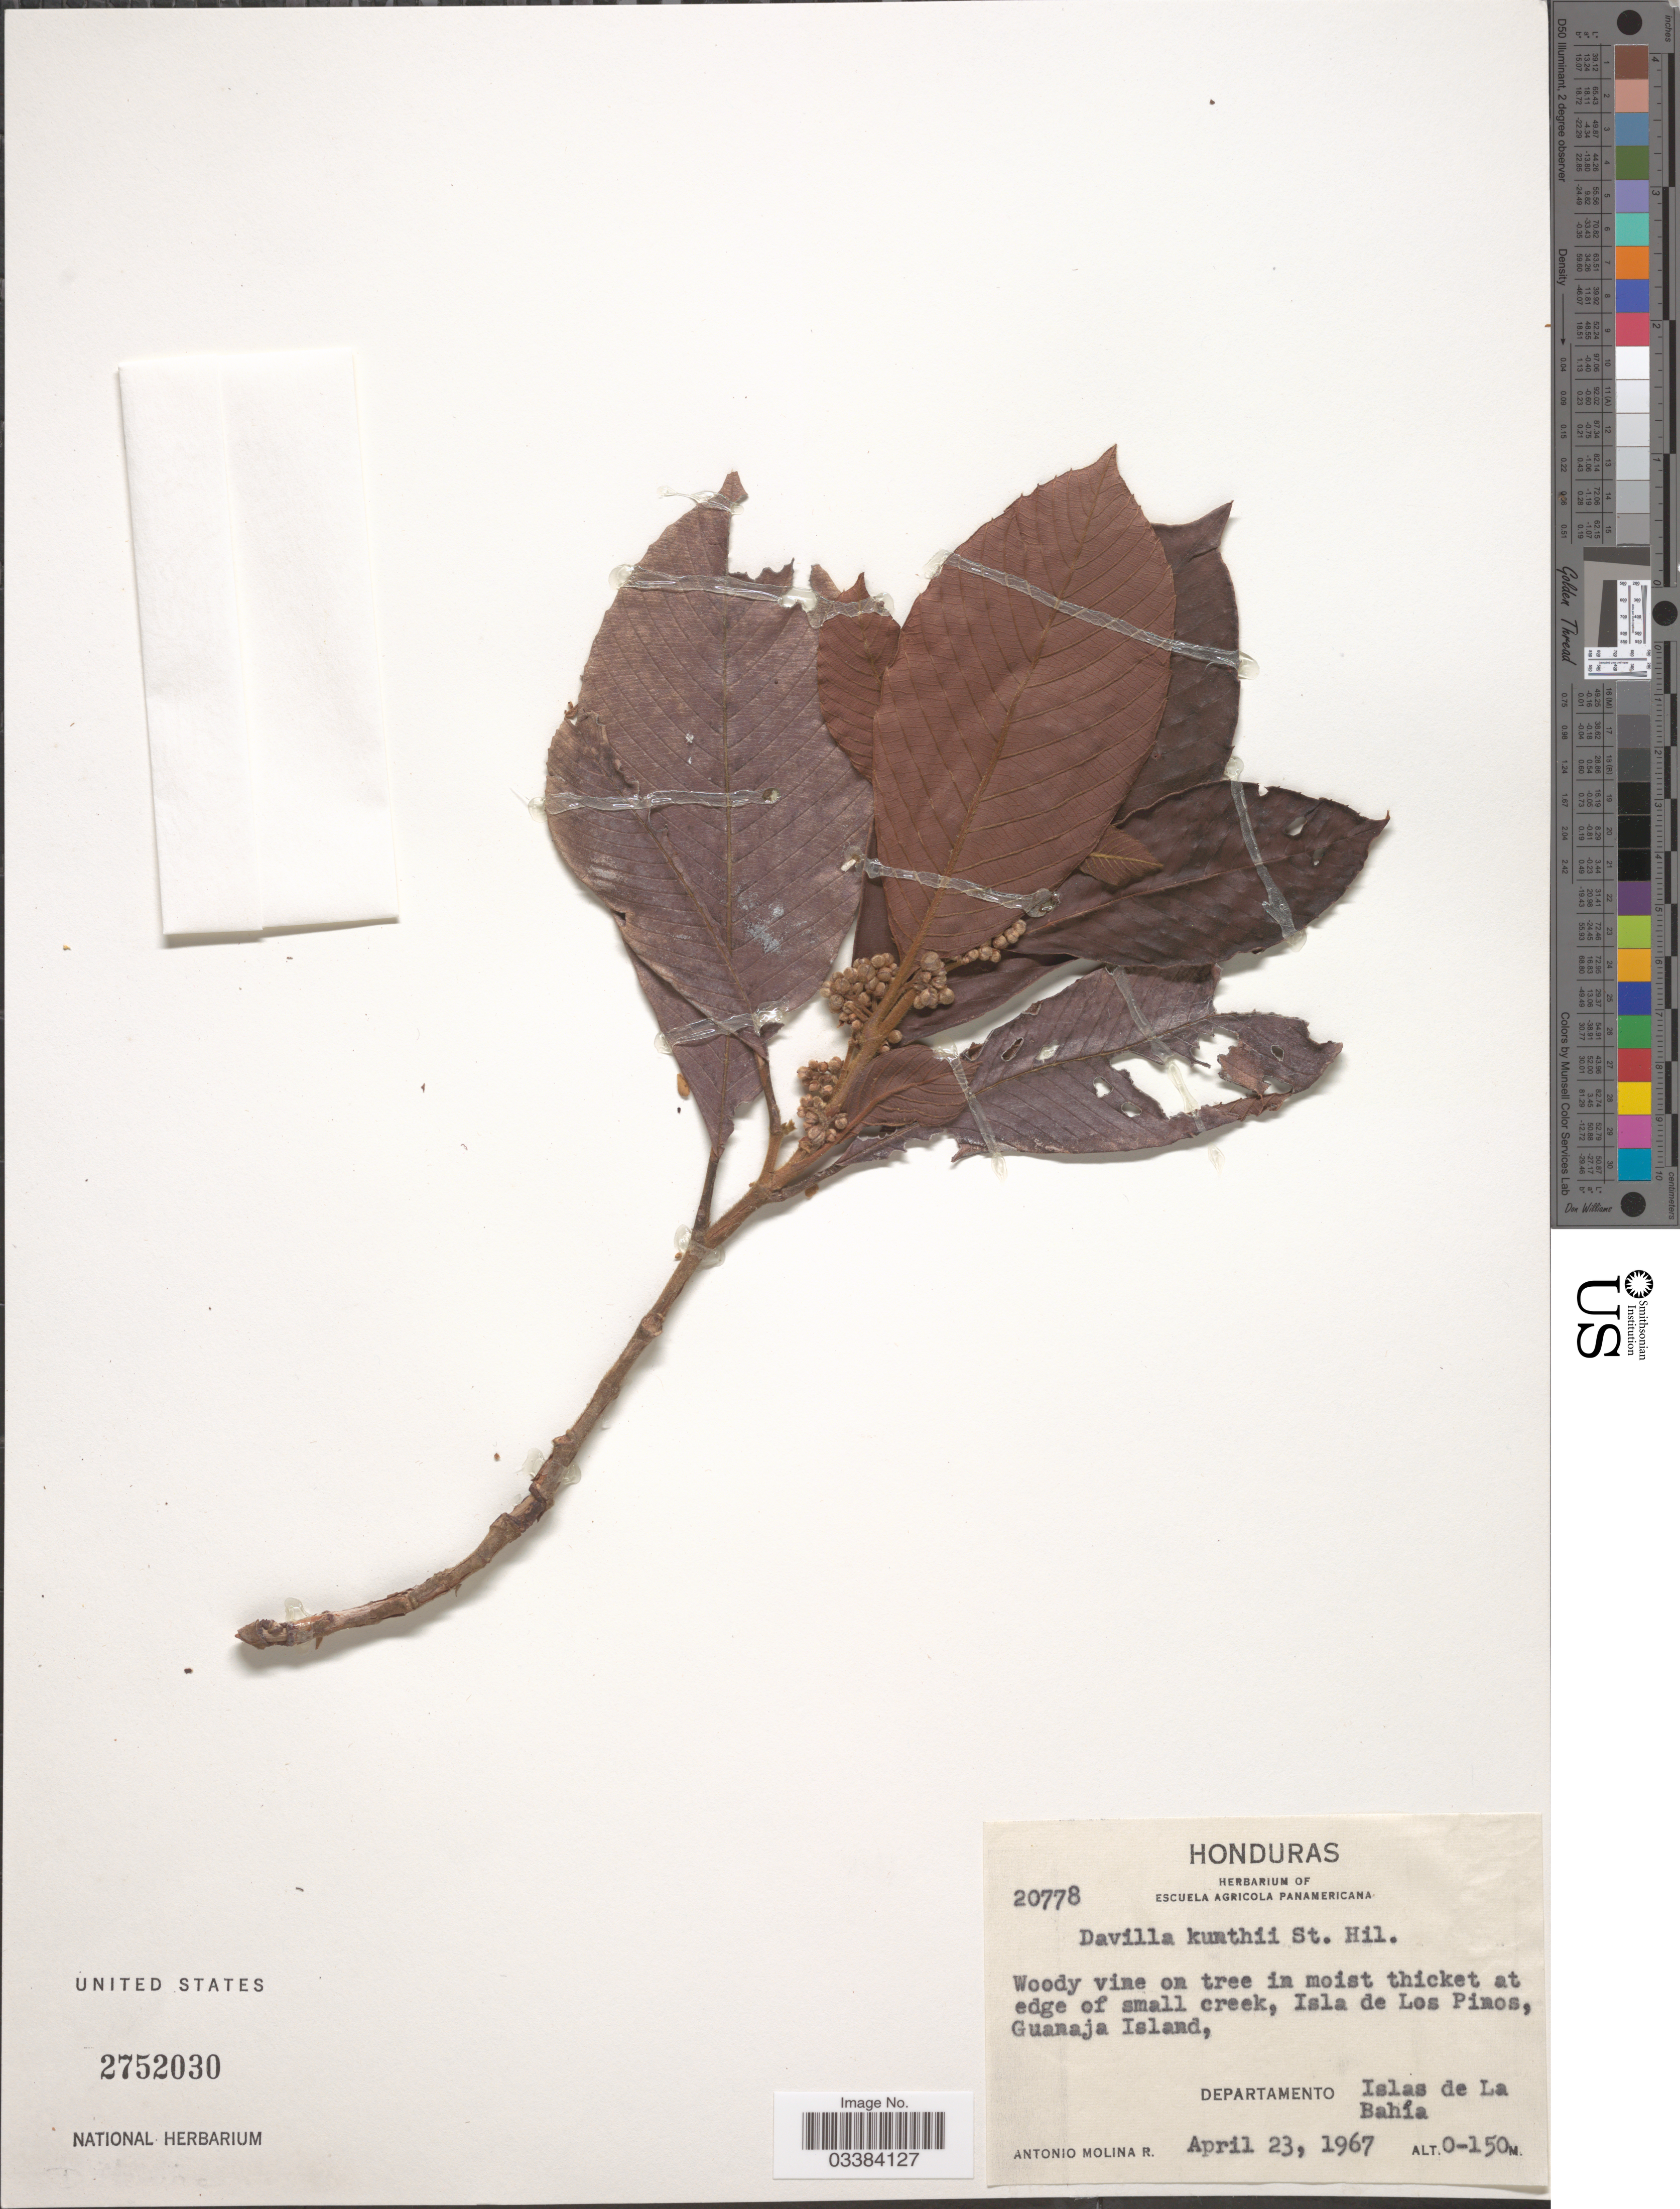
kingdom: Plantae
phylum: Tracheophyta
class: Magnoliopsida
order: Dilleniales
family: Dilleniaceae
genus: Davilla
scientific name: Davilla kunthii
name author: A. St.-Hil.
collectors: A. Molina R.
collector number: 20778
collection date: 1967-04-23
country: Honduras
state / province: Islas de la Bahía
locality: Isla de Los Pinos, Guanaja Island, Departamento Islas de La Bahía.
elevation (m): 0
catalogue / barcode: US 2752030